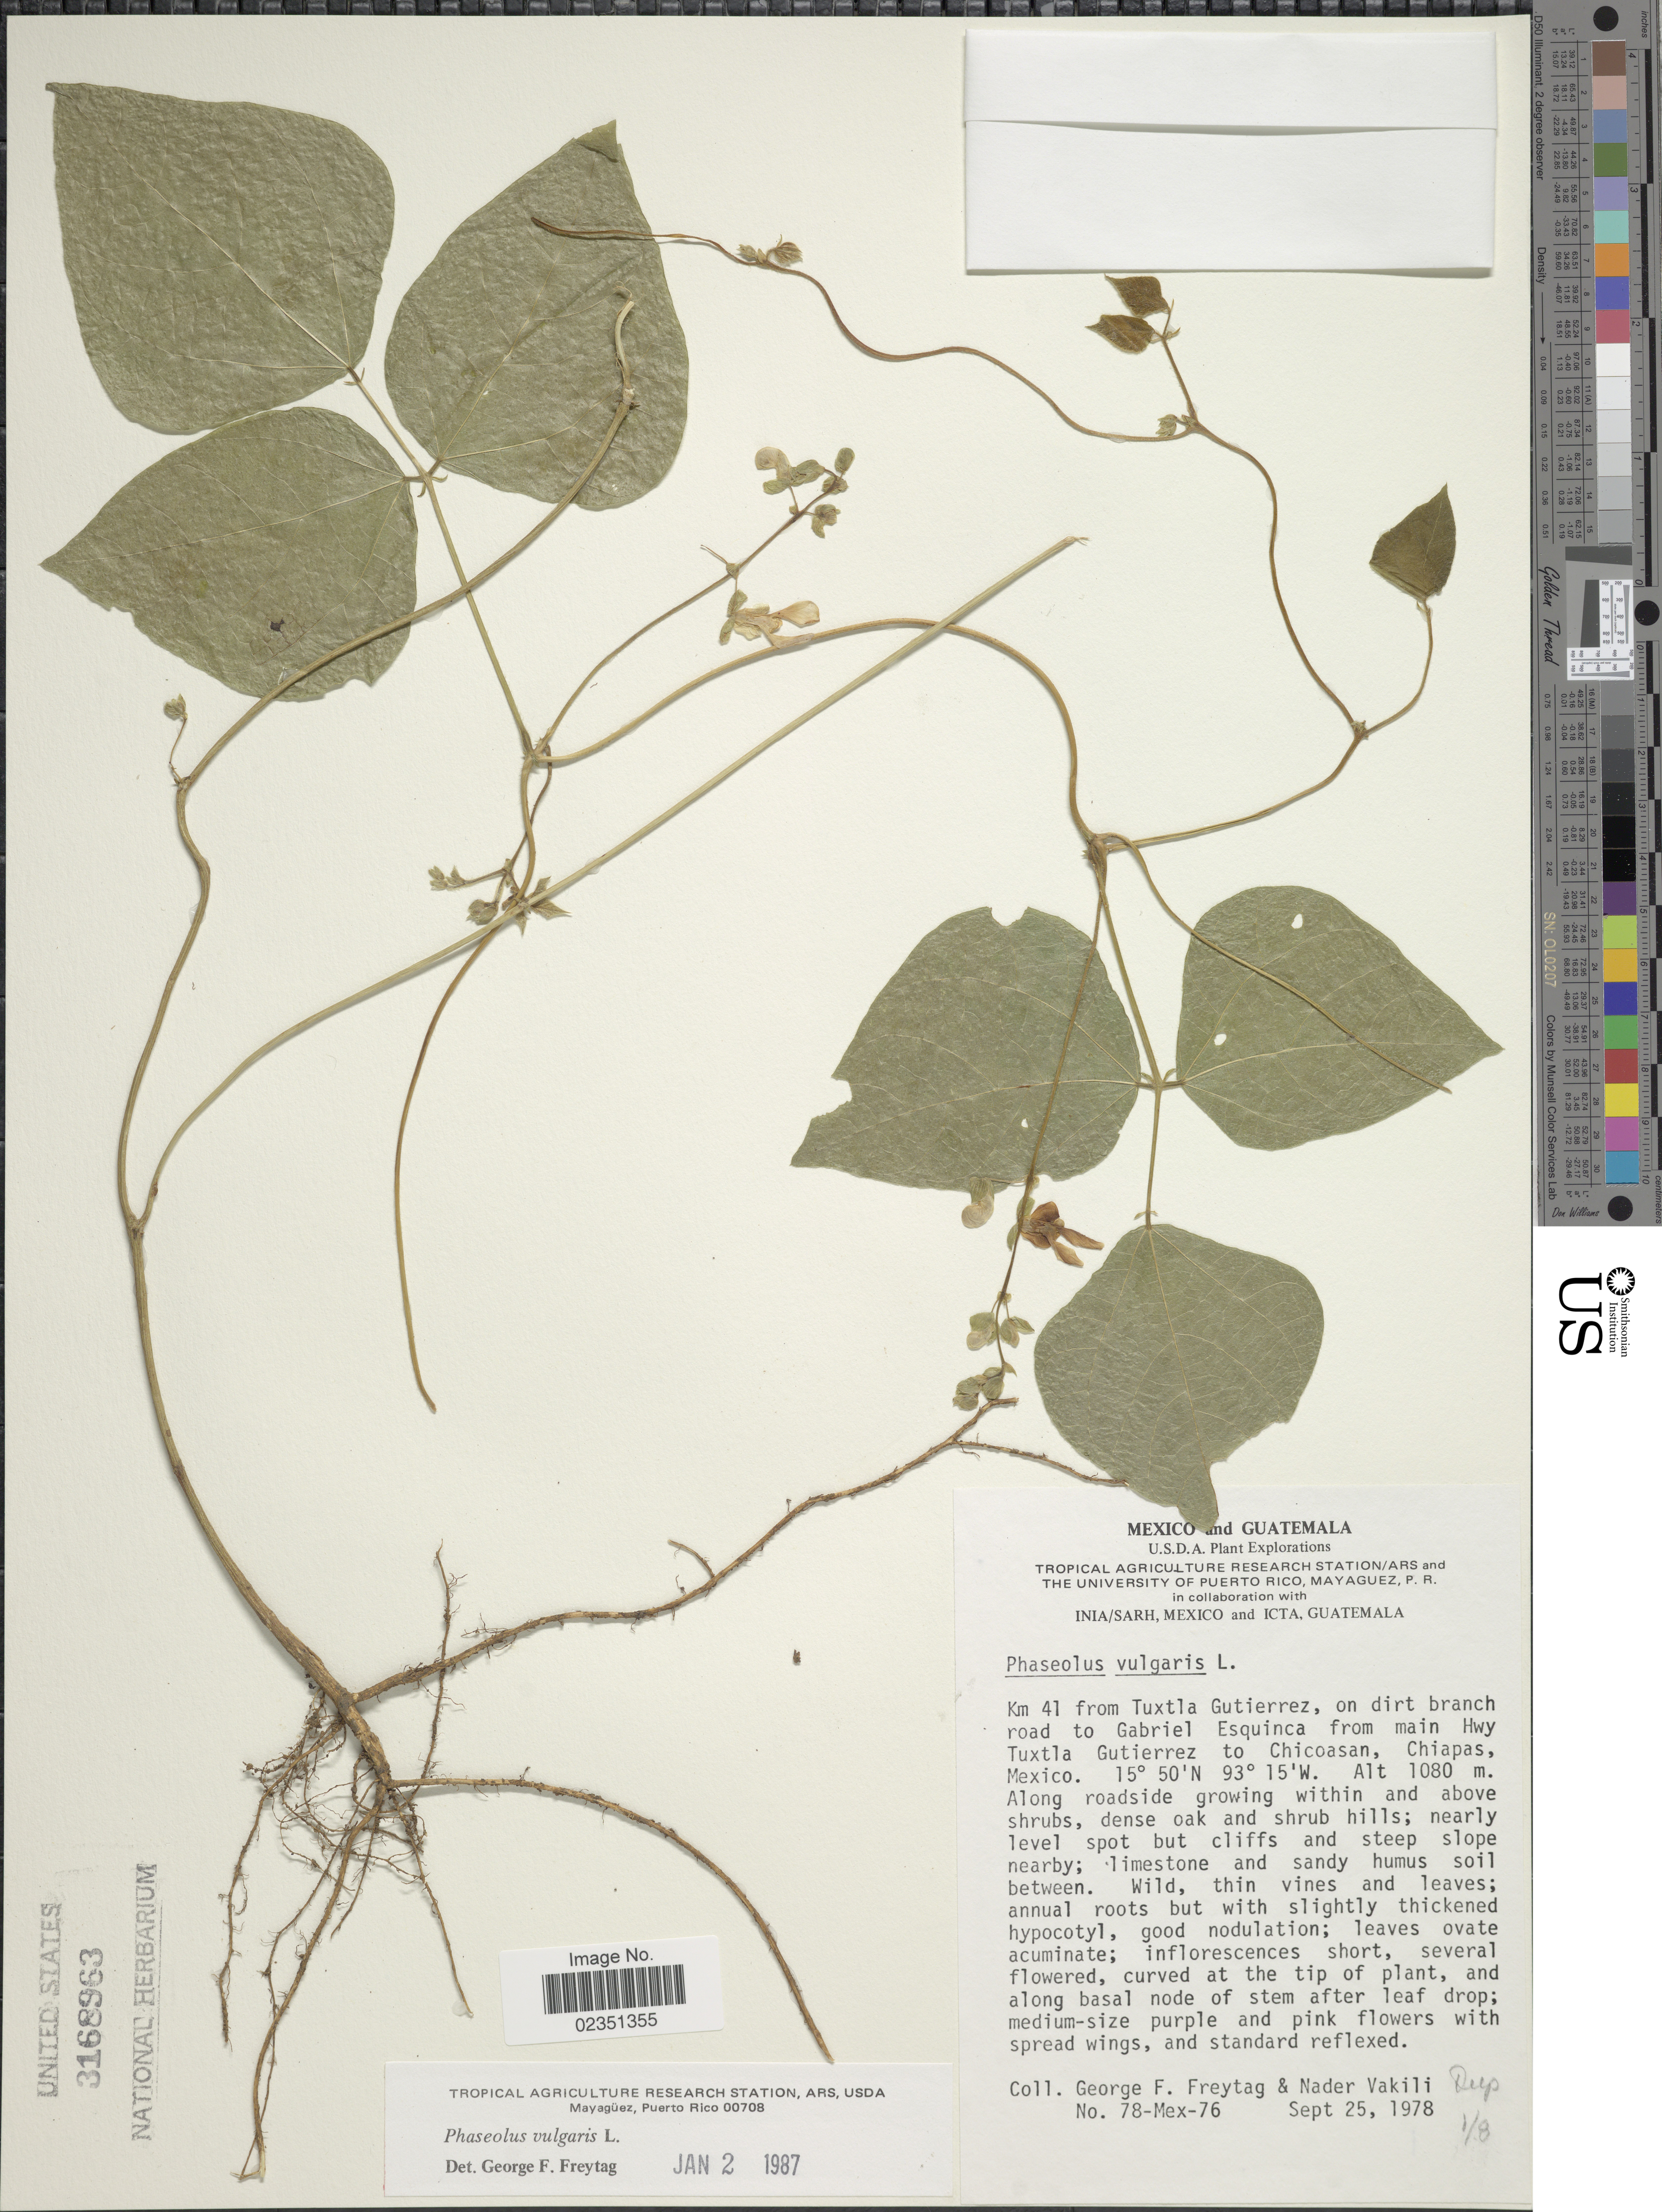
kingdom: Plantae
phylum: Tracheophyta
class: Magnoliopsida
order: Fabales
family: Fabaceae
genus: Phaseolus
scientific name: Phaseolus vulgaris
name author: L.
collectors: G. F. Freytag & N. Vakili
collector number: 78-Mex-76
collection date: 1978-09-25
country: Mexico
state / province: Chiapas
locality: Km 41 from Tuxtla Gutierrez, on dirt branch road to Gabriel Esquinca from main Hwy Tuxtla Gutierrez to Chicoasan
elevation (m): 1080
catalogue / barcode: US 3168963